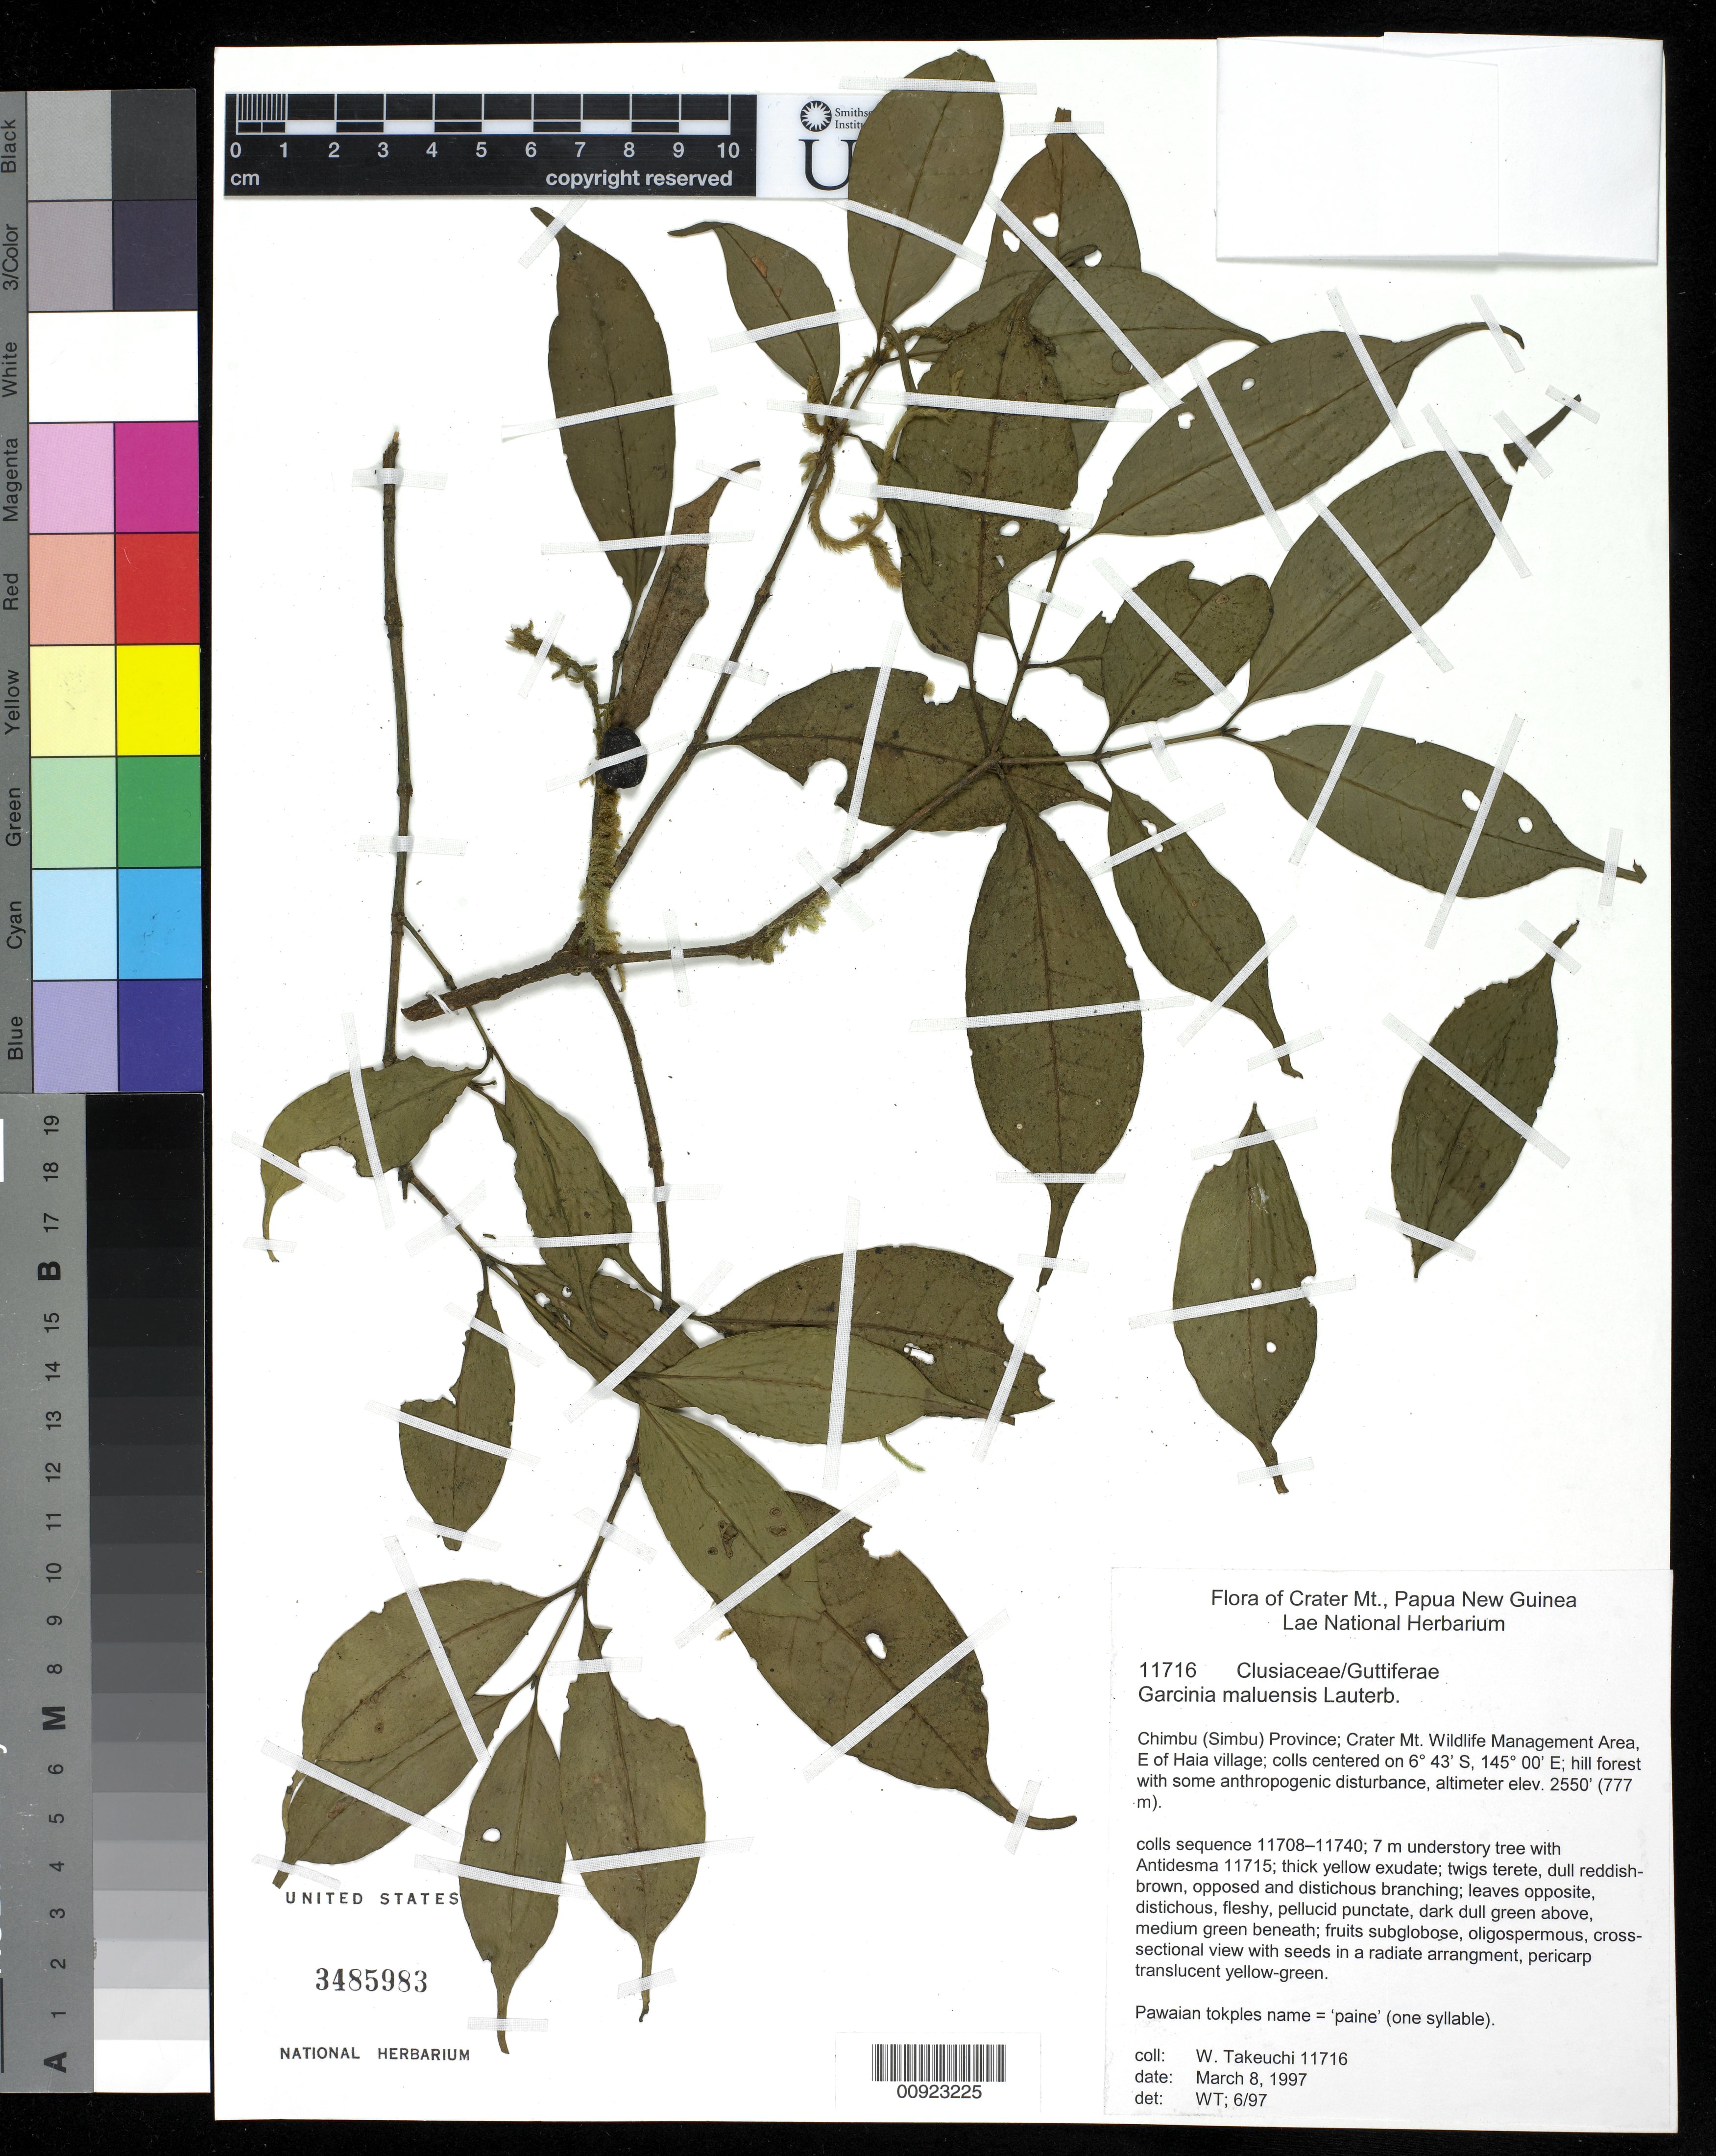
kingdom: Plantae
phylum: Tracheophyta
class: Magnoliopsida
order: Malpighiales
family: Clusiaceae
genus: Garcinia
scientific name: Garcinia maluensis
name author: Lauterb.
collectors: W. N. Takeuchi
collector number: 11716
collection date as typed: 08 Mar 1997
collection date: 1997-03-08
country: Papua New Guinea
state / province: Chimbu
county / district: Goroka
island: New Guinea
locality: Chimbu (Simbu) Province; Crater Mt. Wildlife Management Area, E of Haia village.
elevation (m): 777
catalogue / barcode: US 3485983